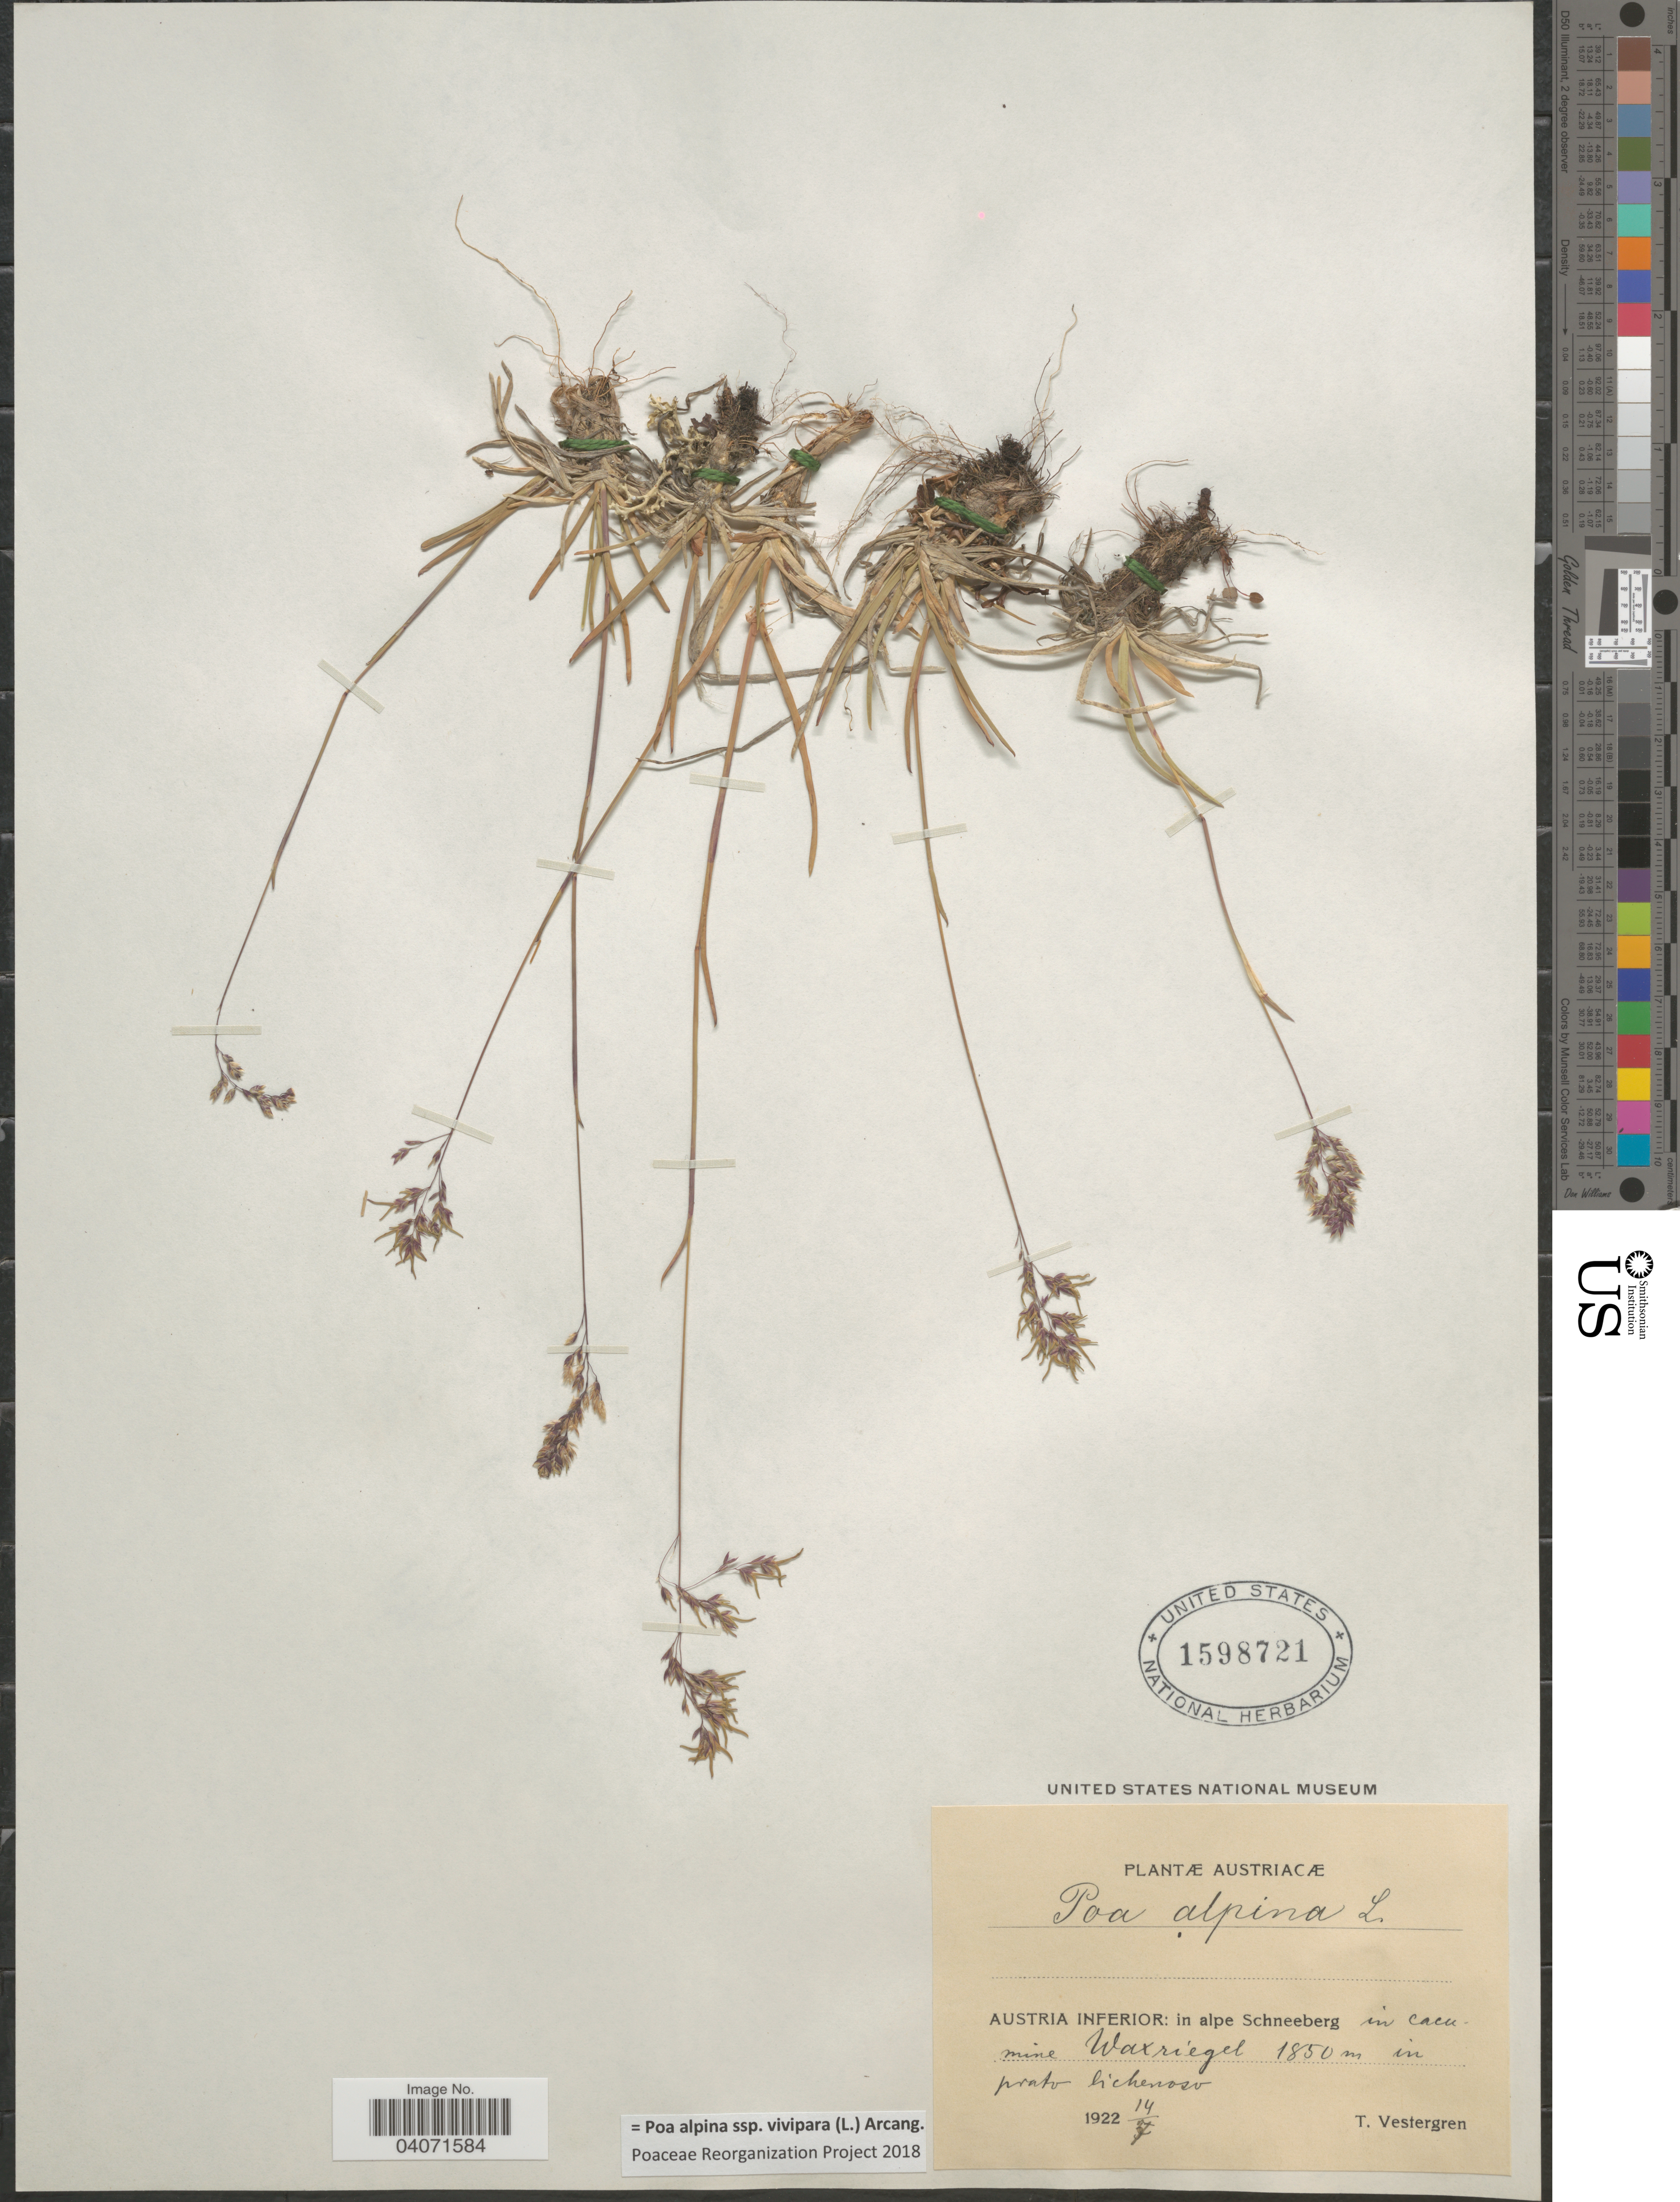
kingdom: Plantae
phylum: Tracheophyta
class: Liliopsida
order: Poales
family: Poaceae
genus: Poa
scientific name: Poa alpina subsp. vivipara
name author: (L.) Arcang.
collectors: T. Vestergren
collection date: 1922-07-14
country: Austria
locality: Austria Inferior: in alpe Schneeberg in cacumine Waxriegel.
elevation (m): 1850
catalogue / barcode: US 1598721